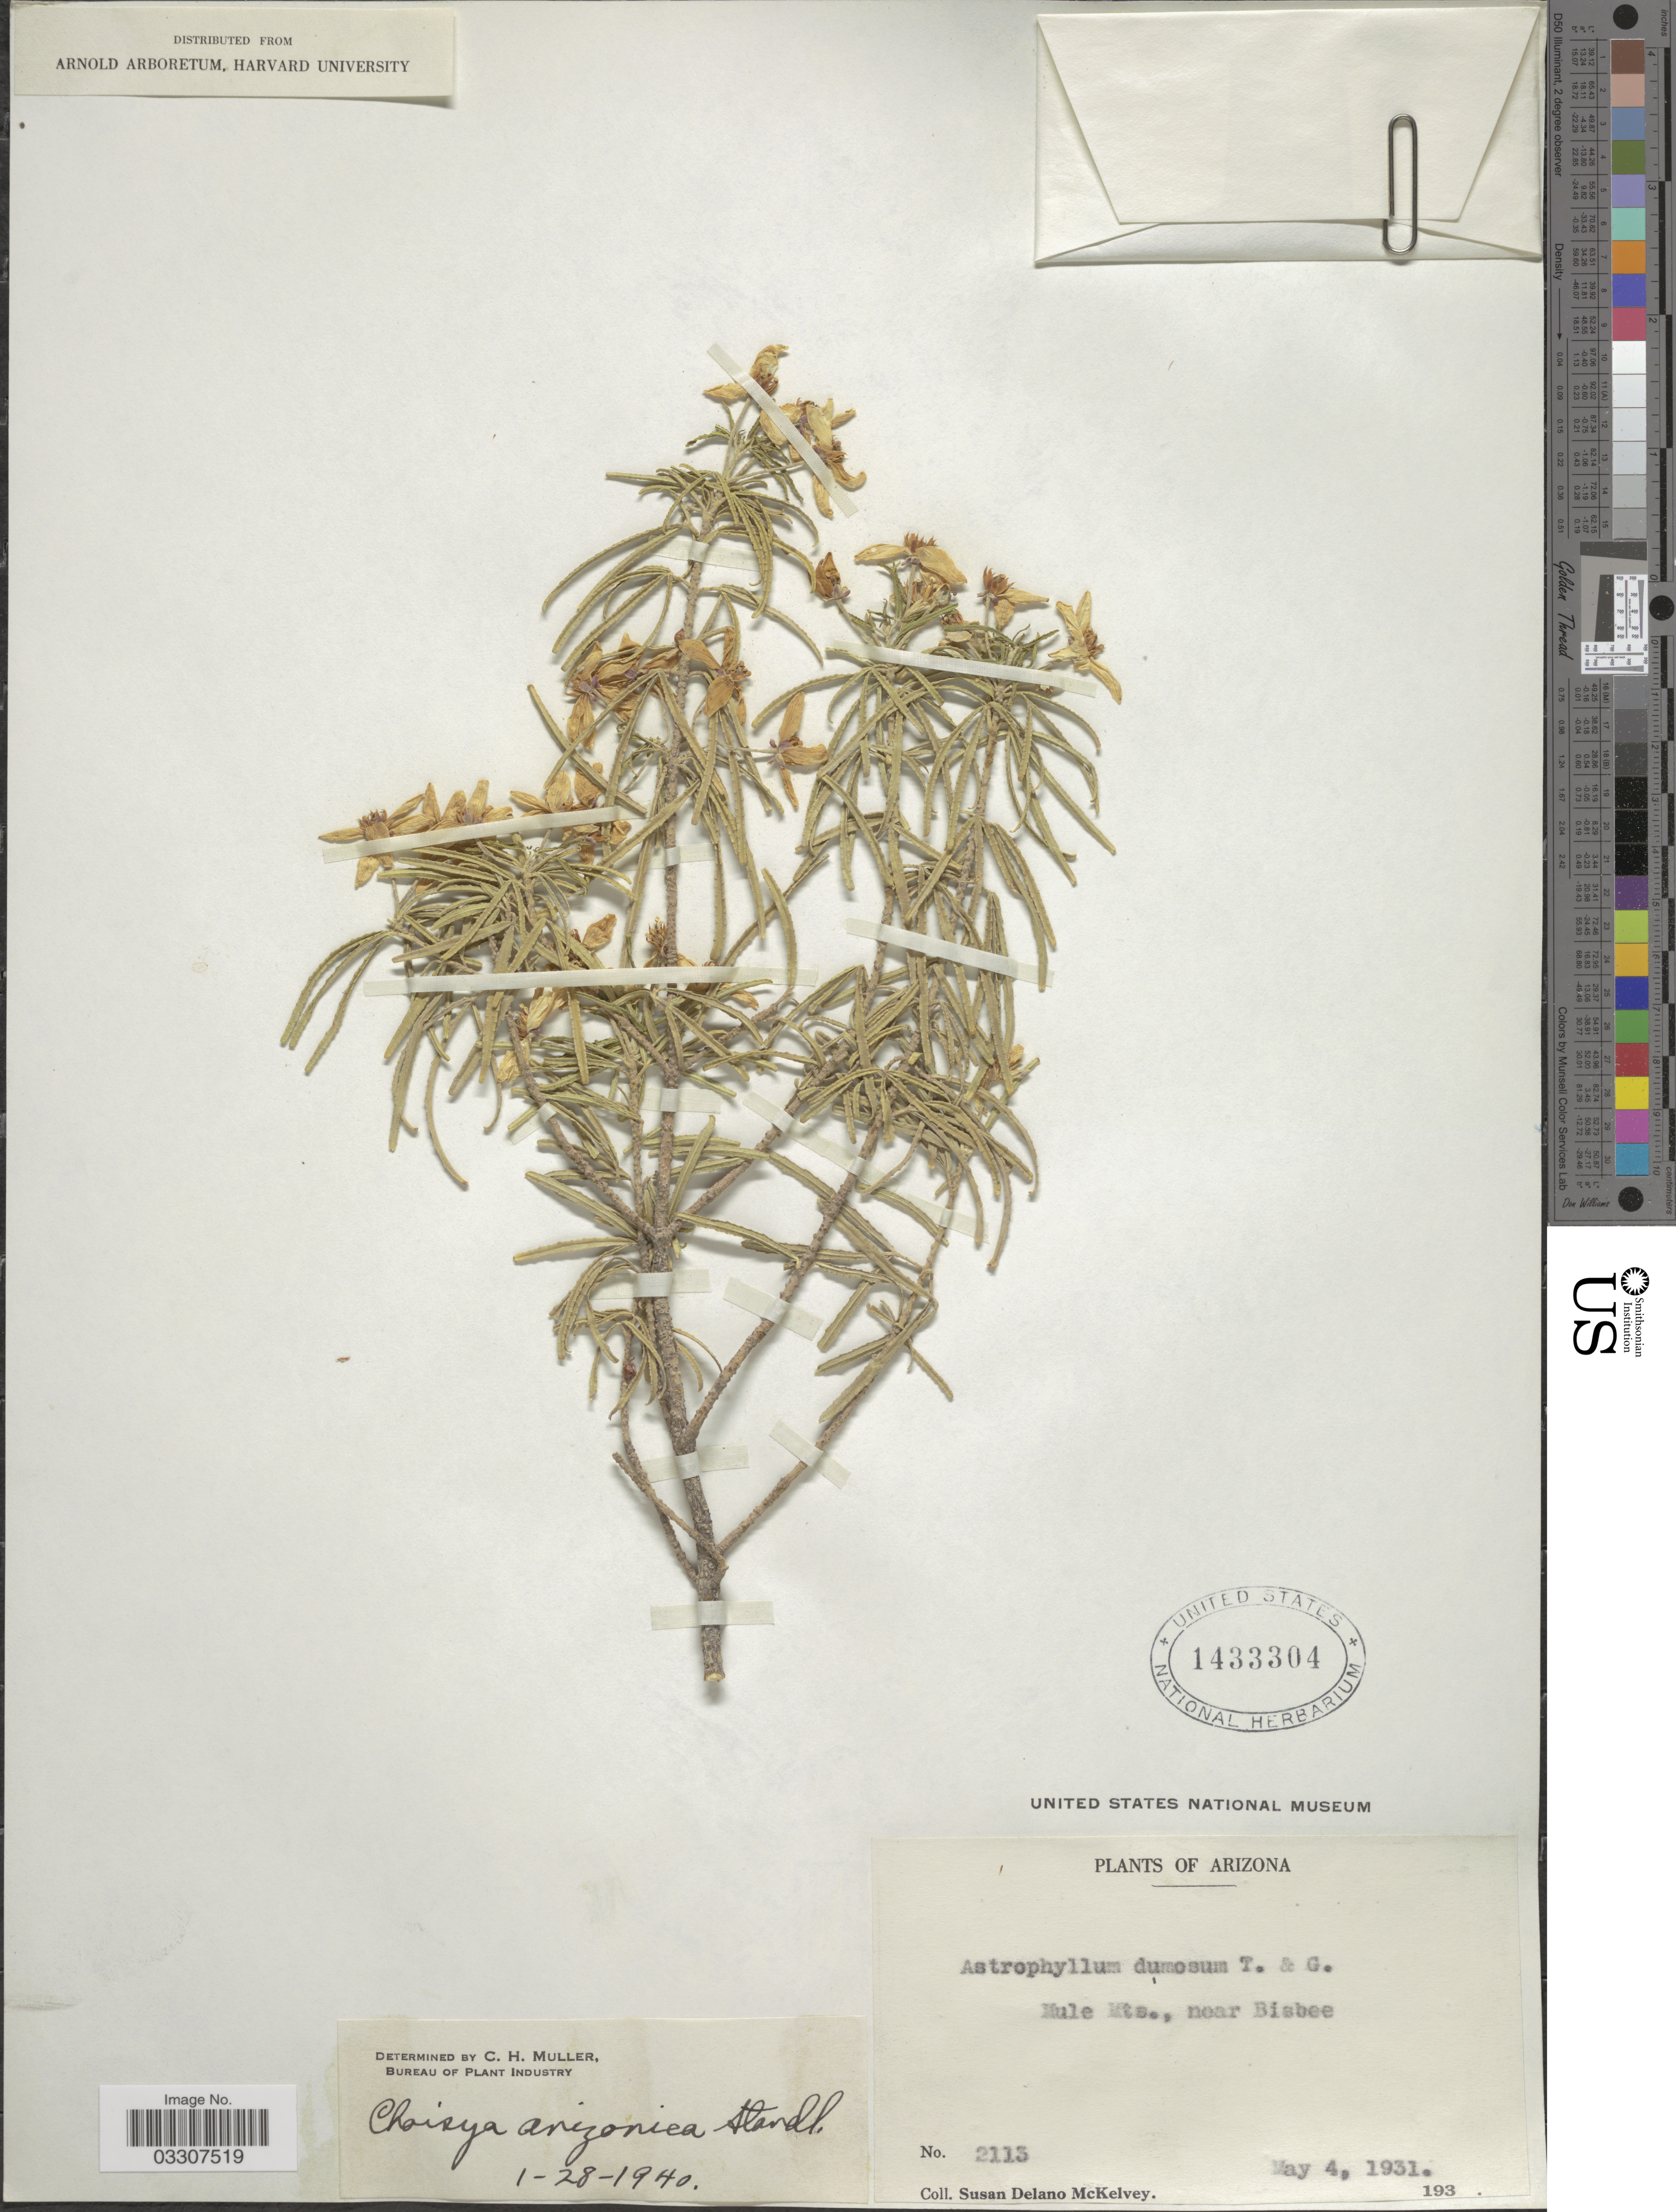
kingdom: Plantae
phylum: Tracheophyta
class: Magnoliopsida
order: Sapindales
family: Rutaceae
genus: Choisya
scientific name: Choisya arizonica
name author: Standl.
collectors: S. A. McKelvey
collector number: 2113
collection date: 1931-05-04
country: United States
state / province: Arizona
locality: Mule Mts., near Bisbee.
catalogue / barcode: US 1433304